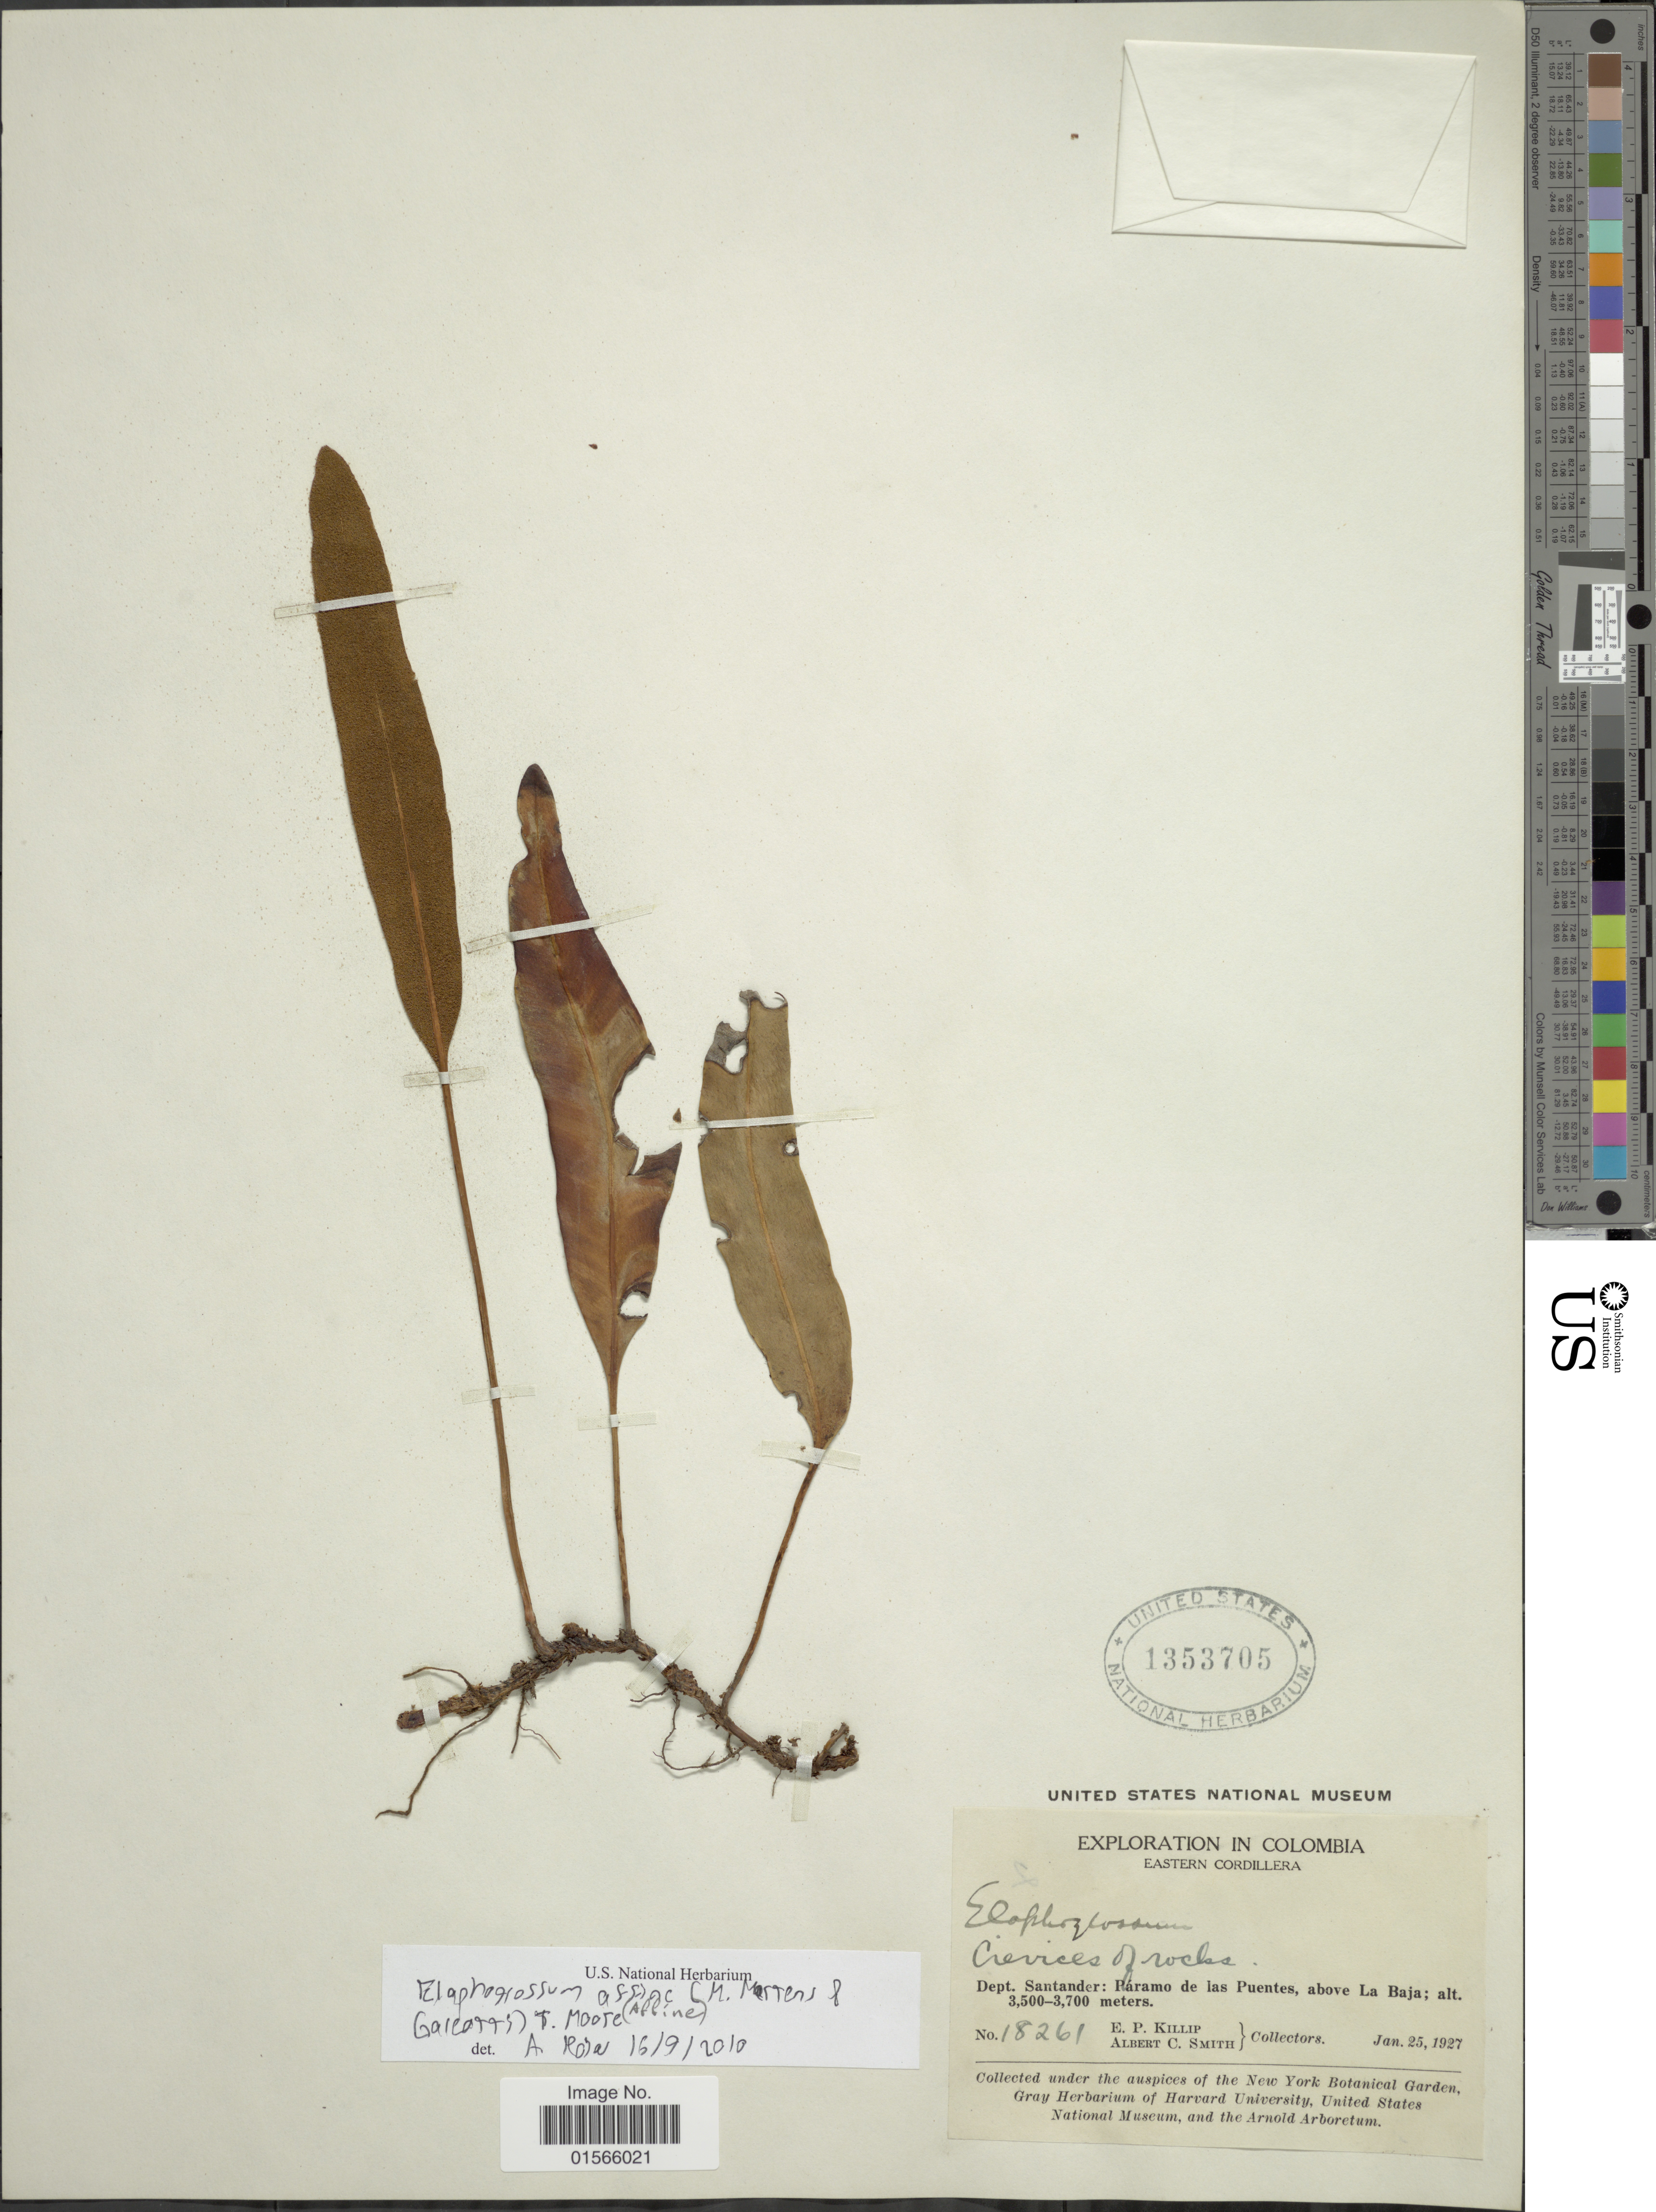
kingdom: Plantae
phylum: Tracheophyta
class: Polypodiopsida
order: Polypodiales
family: Dryopteridaceae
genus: Elaphoglossum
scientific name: Elaphoglossum affine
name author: (M. Martens & Galeotti) T. Moore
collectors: E. P. Killip & A. C. Smith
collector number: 18261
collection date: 1927-01-25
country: Colombia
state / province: Santander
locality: Eastern Cordillera, Dept. Santander: Páramo de las Puentes, above La Baja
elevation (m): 3500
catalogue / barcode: US 1353705